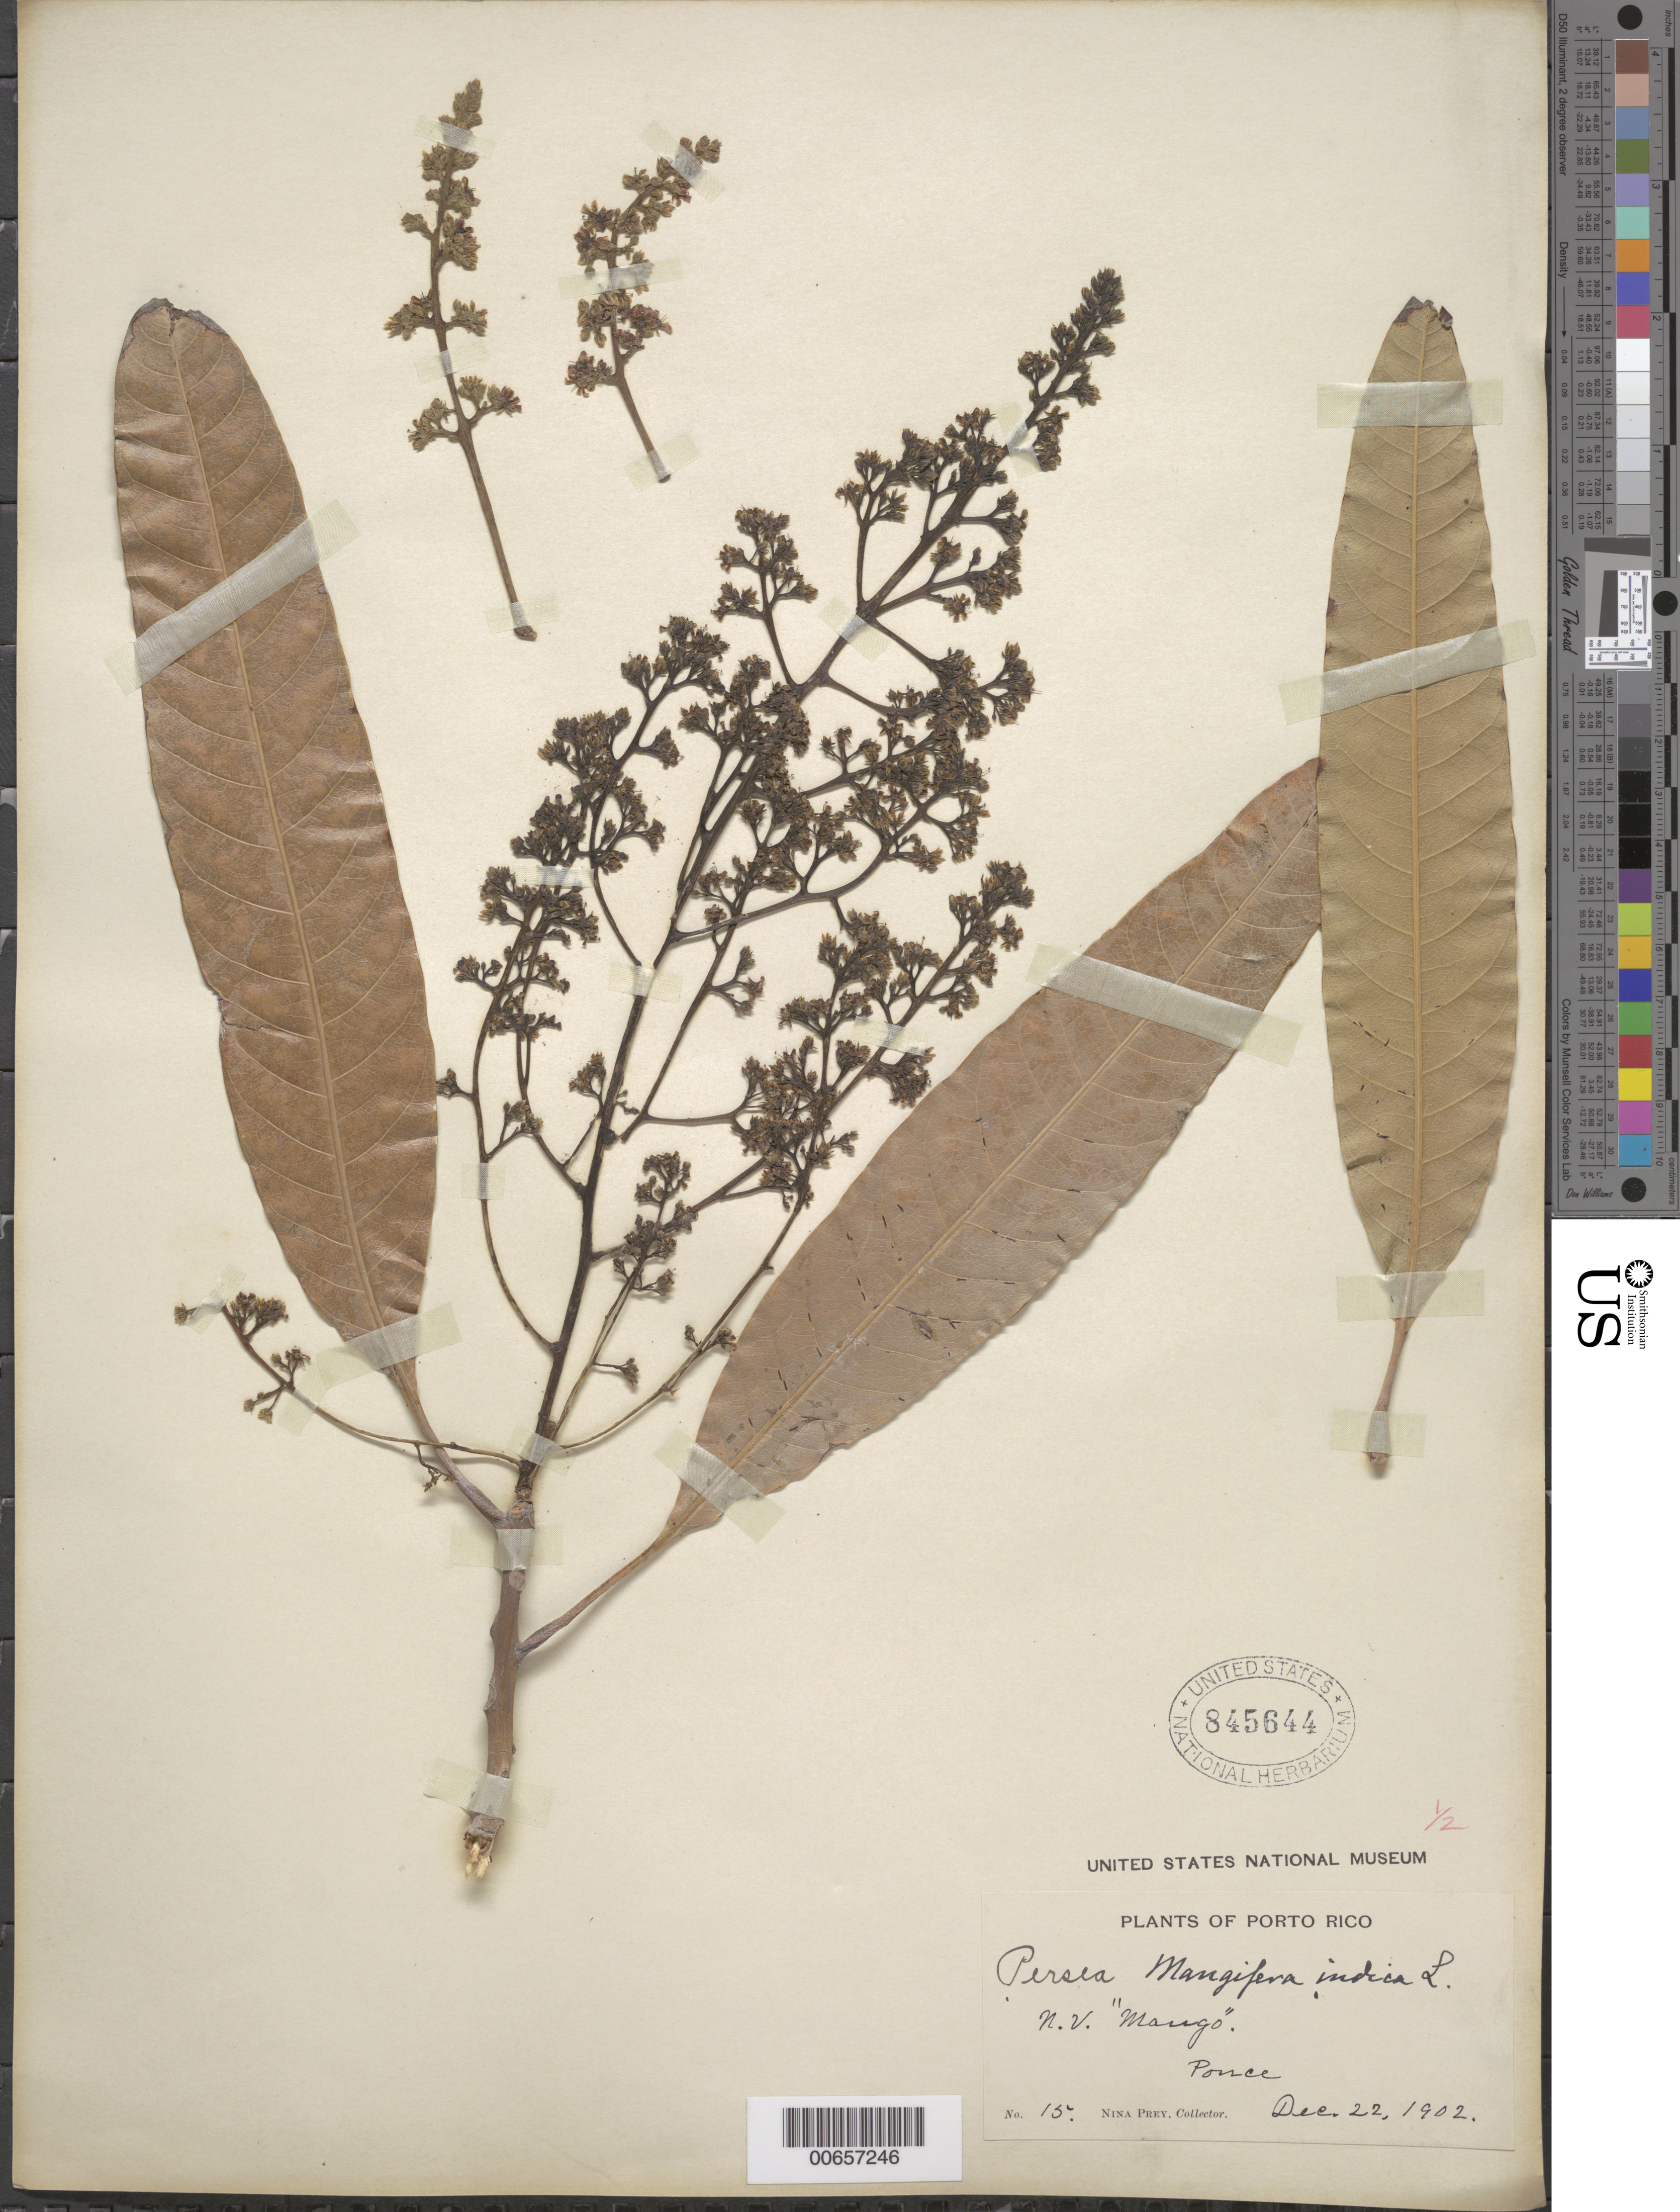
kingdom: Plantae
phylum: Tracheophyta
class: Magnoliopsida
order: Sapindales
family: Anacardiaceae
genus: Mangifera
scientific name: Mangifera indica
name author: L.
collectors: N. Prey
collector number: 15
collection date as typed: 22 Dec 1902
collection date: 1902-12-22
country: Puerto Rico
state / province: Ponce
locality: Ponce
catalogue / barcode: US 845644